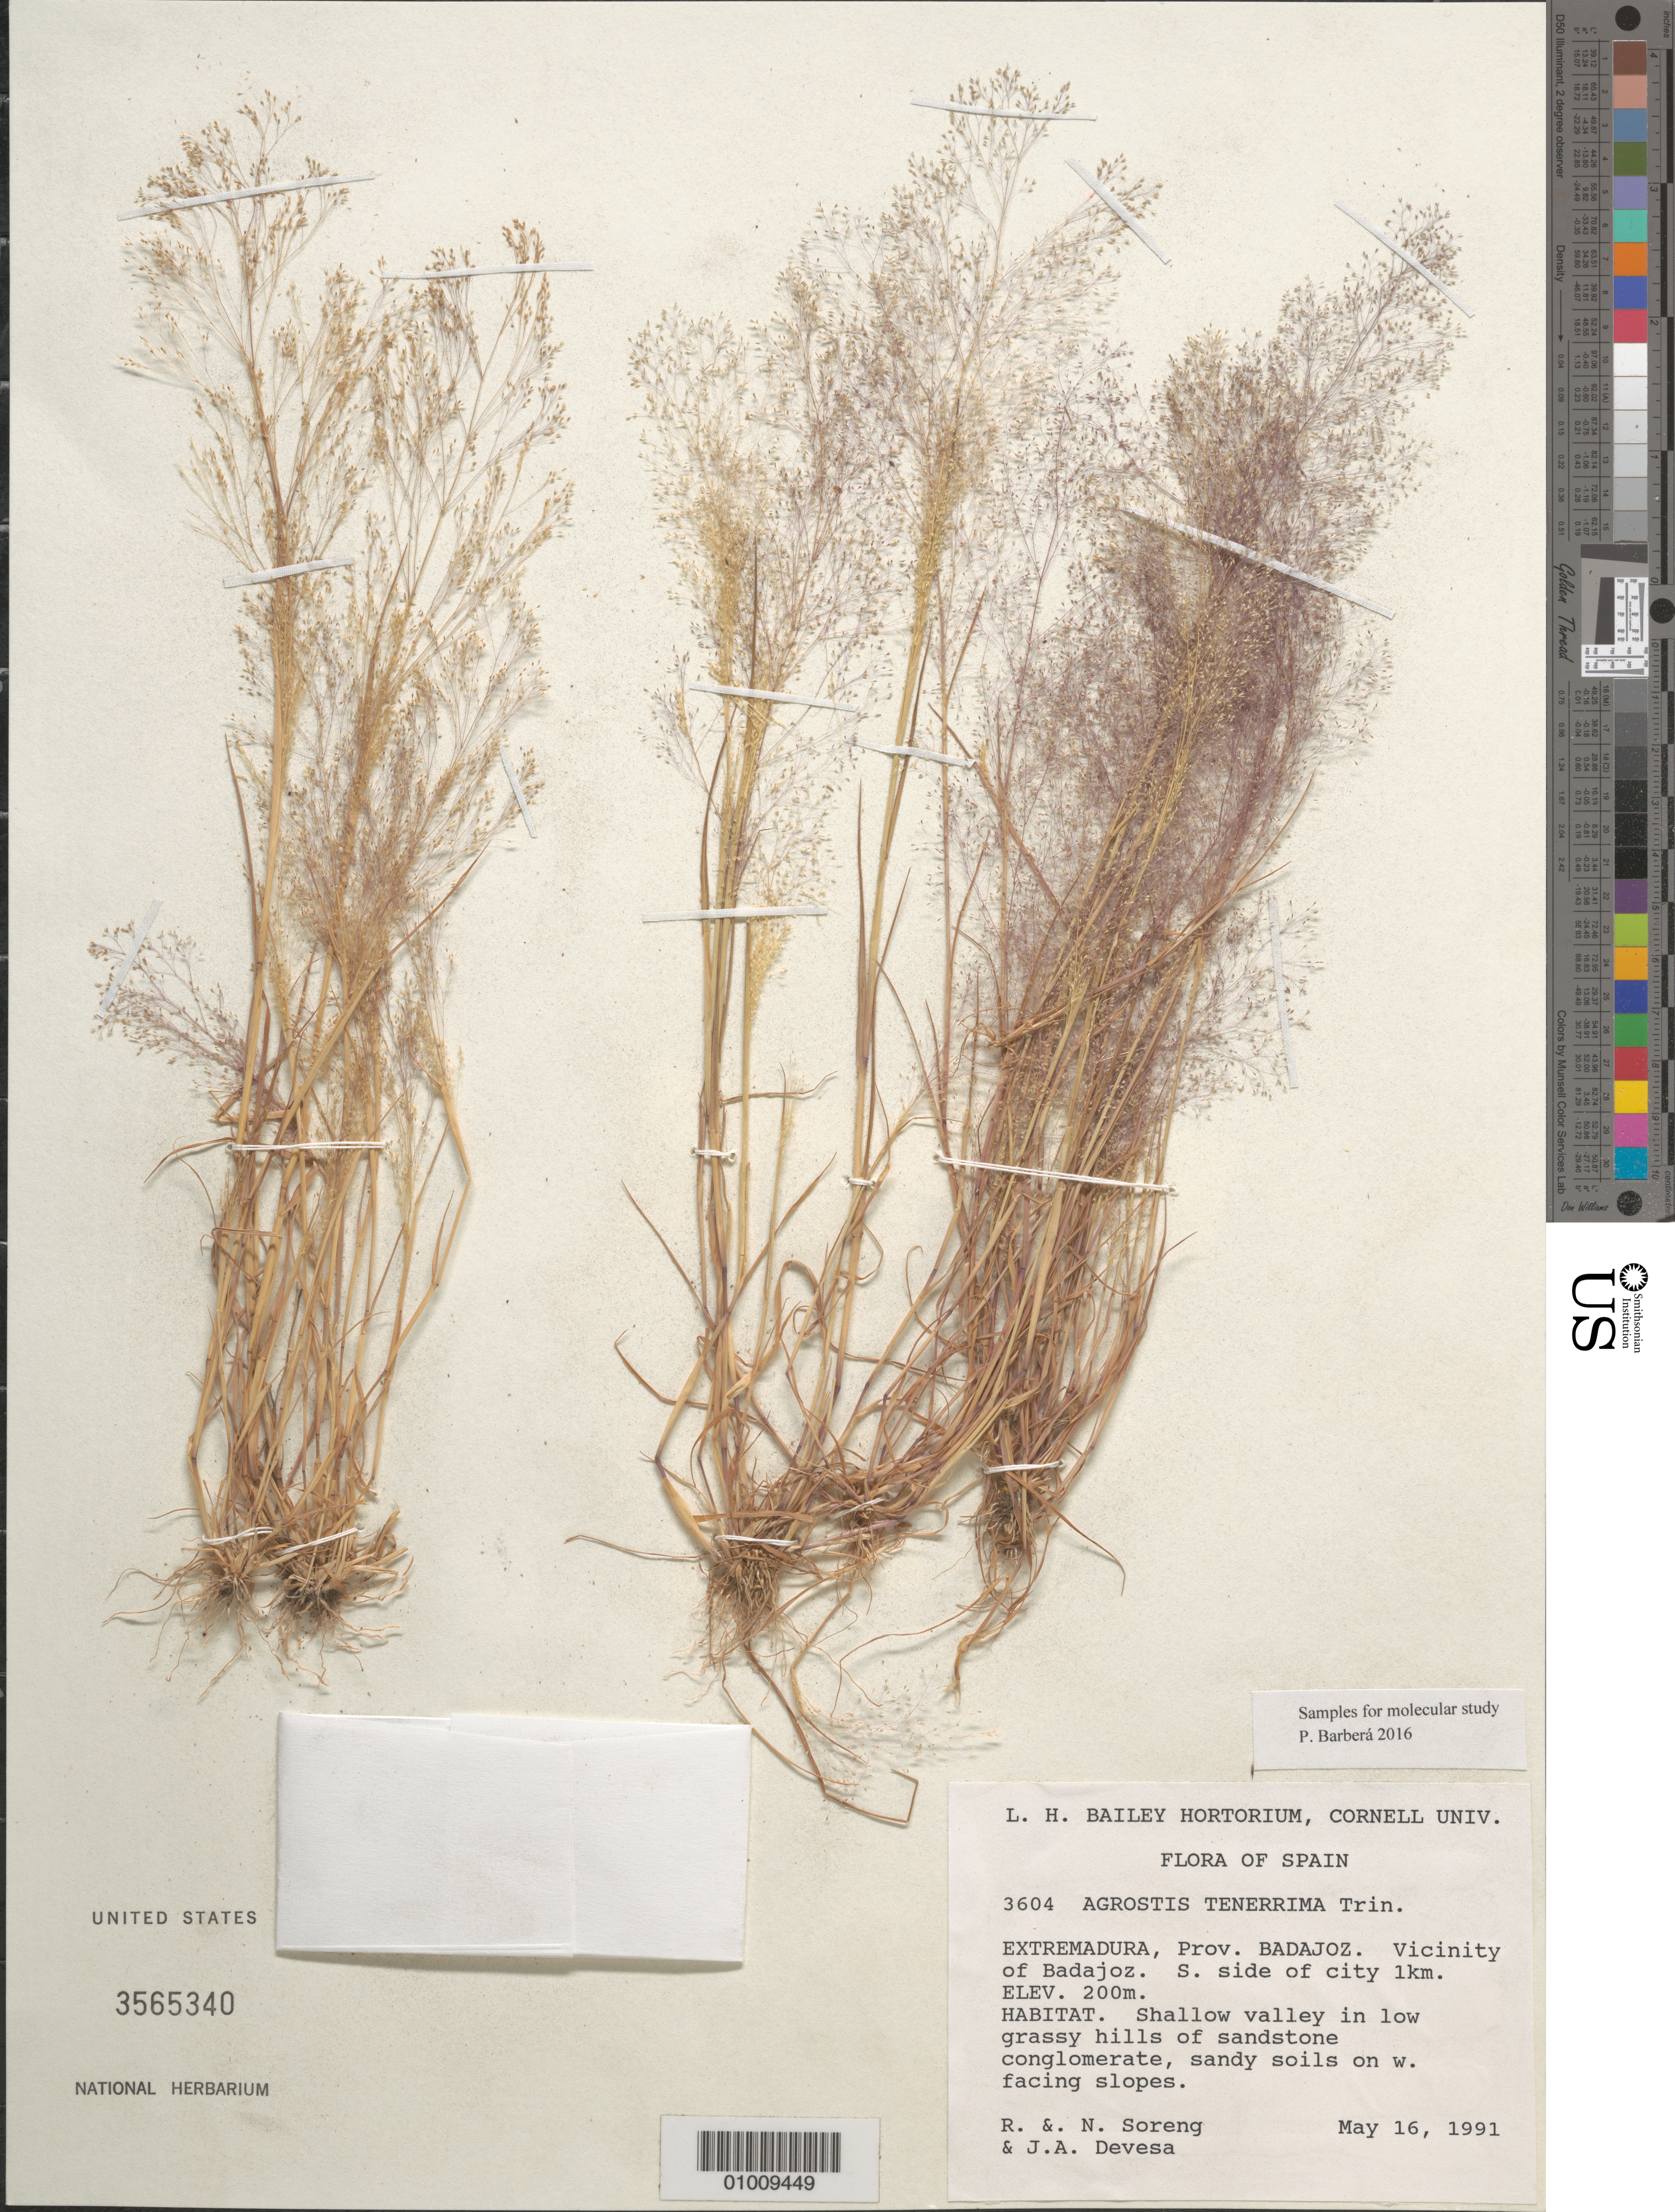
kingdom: Plantae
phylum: Tracheophyta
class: Liliopsida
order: Poales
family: Poaceae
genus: Agrostis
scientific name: Agrostis tenerrima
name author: Trin.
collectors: R. J. Soreng, N. L. Soreng & J. Devesa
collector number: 3604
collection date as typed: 16 May 1991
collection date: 1991-05-16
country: Spain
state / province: Extremadura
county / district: Badajoz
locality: Vicinity of Badajoz. S side of city 1 km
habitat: Shallow valley in low grassy hills of sandstone conglomerate, sandy soils on w. facing slopes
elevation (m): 200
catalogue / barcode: US 3565340